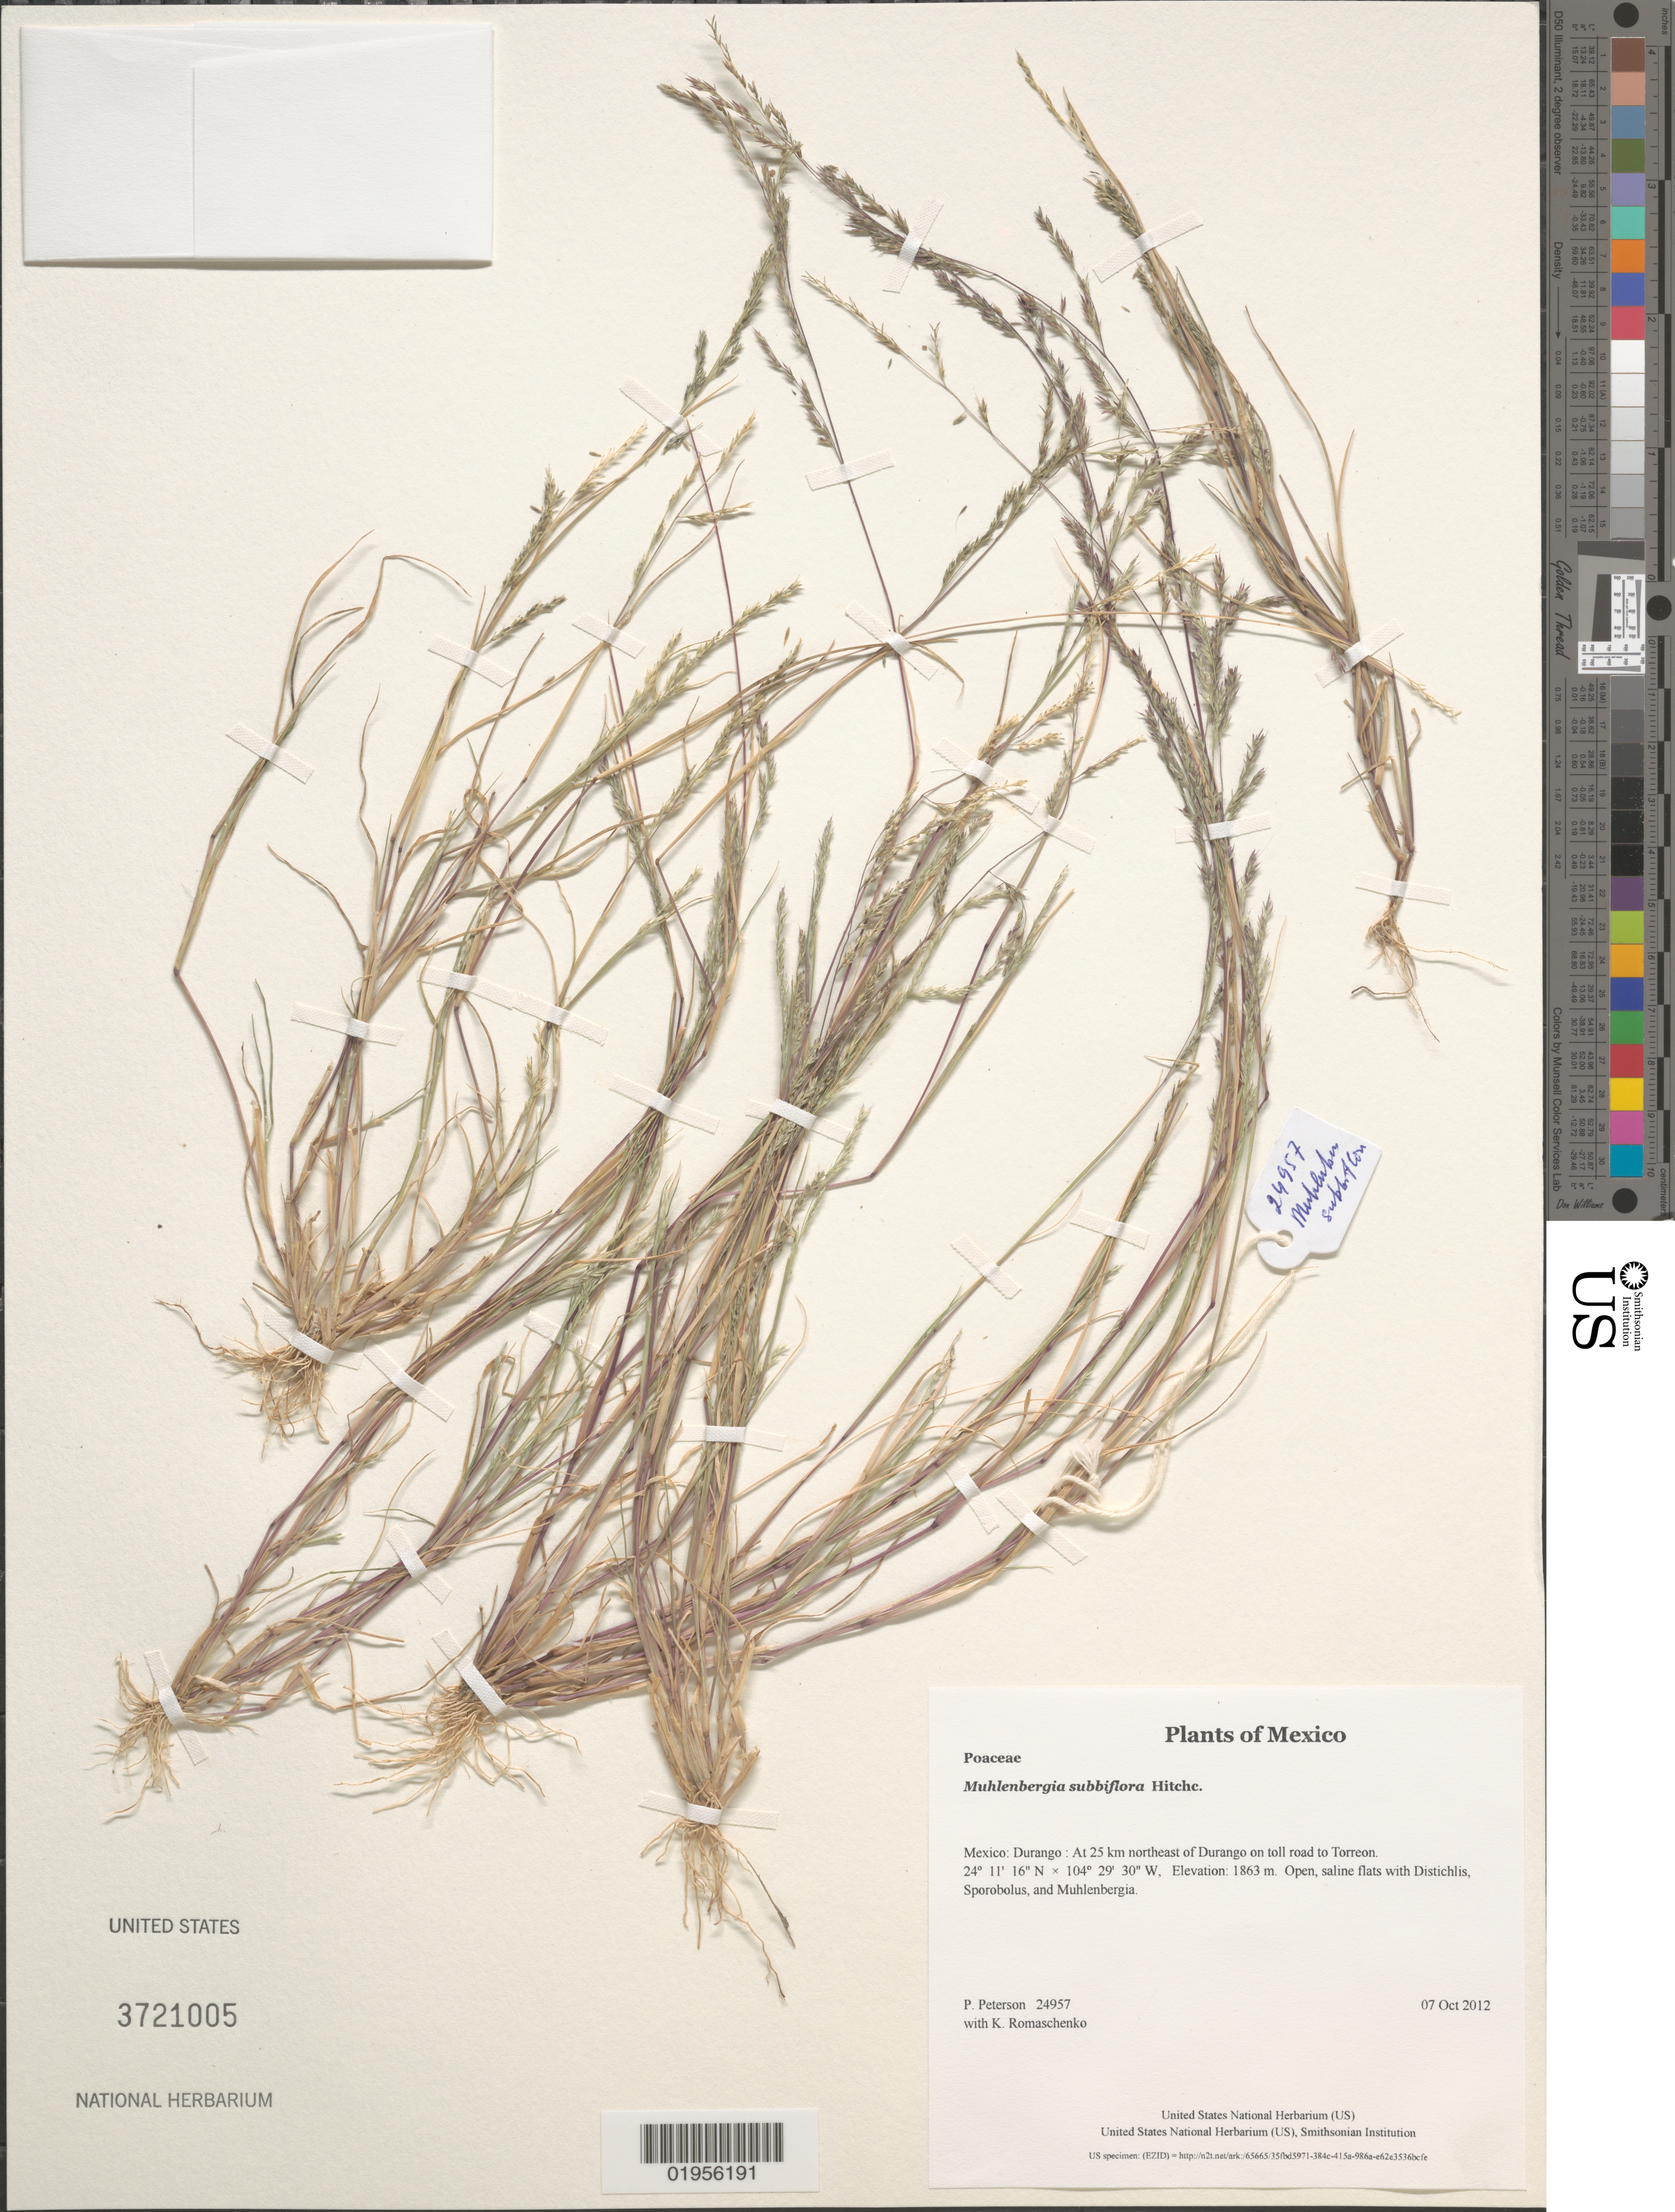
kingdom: Plantae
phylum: Tracheophyta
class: Liliopsida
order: Poales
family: Poaceae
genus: Muhlenbergia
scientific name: Muhlenbergia subbiflora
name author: Hitchc.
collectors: P. M. Peterson & K. Romaschenko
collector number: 24957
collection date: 2012-10-07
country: Mexico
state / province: Durango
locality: At 25 km northeast of Durango on toll road to Torreon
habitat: Open, saline flats with Distichlis, Sporobolus, and Muhlenbergia.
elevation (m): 1863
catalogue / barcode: US 3721005